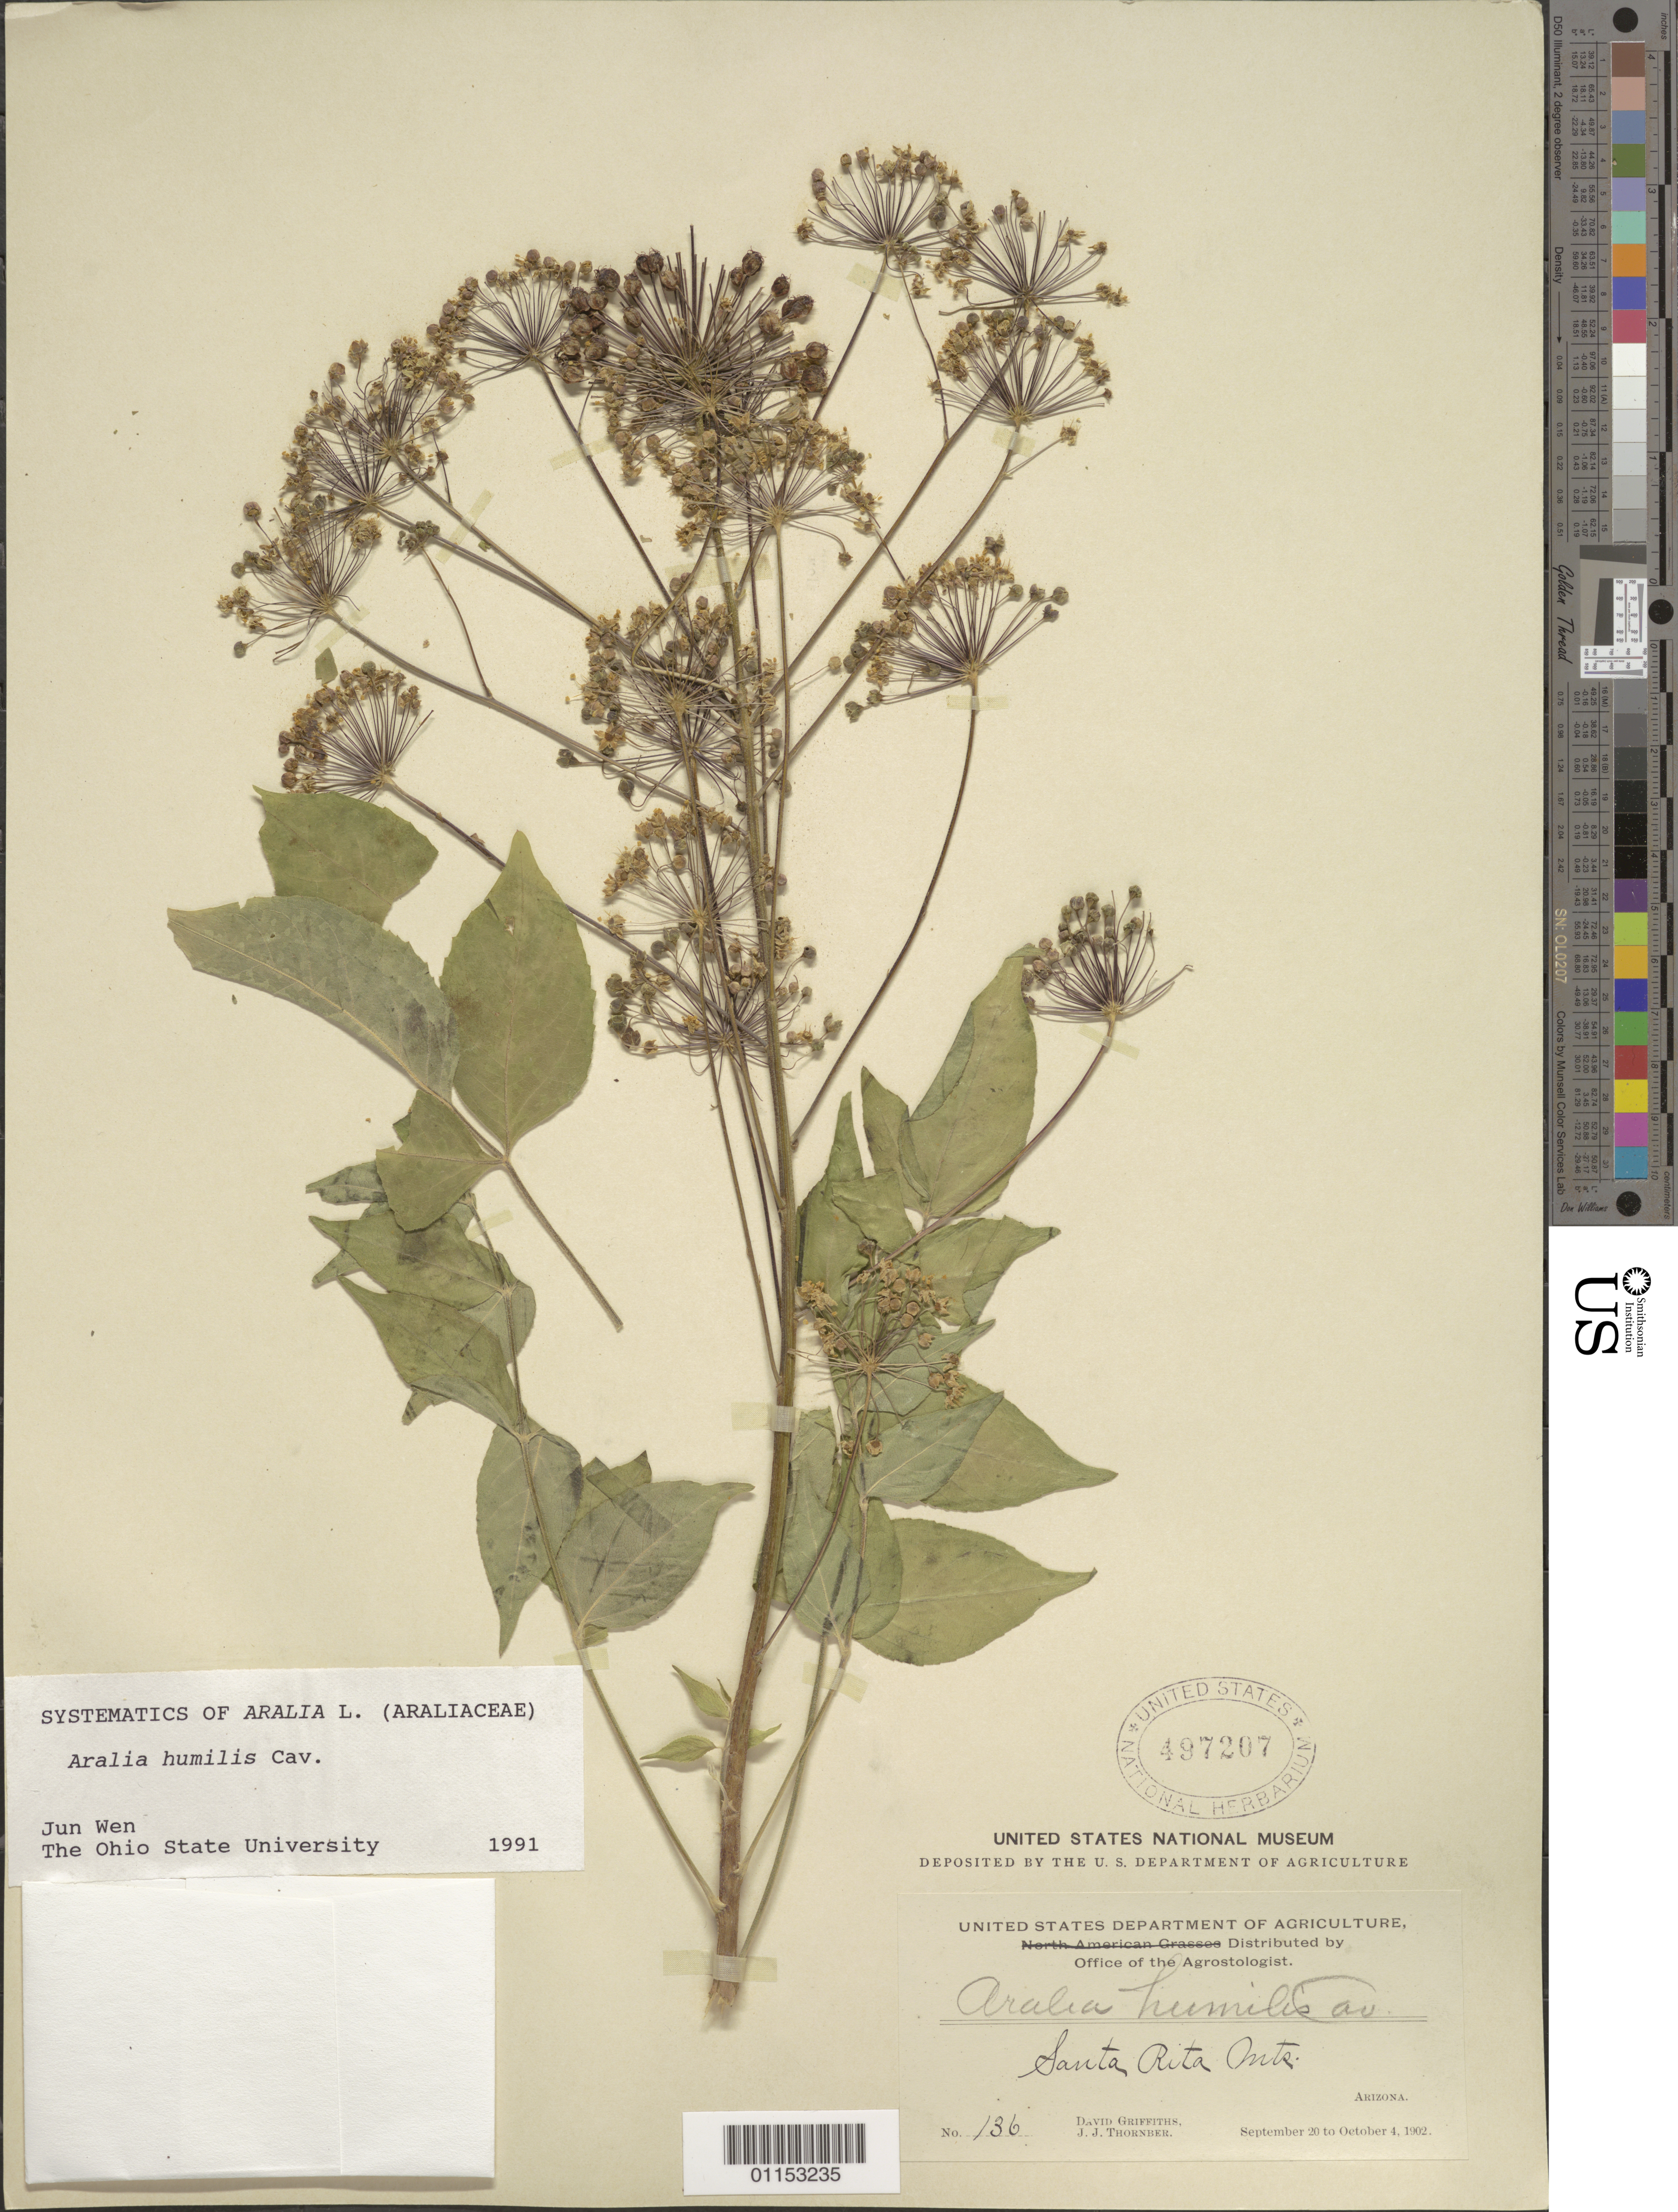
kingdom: Plantae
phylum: Tracheophyta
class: Magnoliopsida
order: Apiales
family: Araliaceae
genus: Aralia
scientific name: Aralia hispida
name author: Vent.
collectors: D. Griffiths & J. Thornber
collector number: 136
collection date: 1902-09-20/1902-10-04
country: United States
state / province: Arizona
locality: Santa Rita Mts.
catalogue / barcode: US 497207